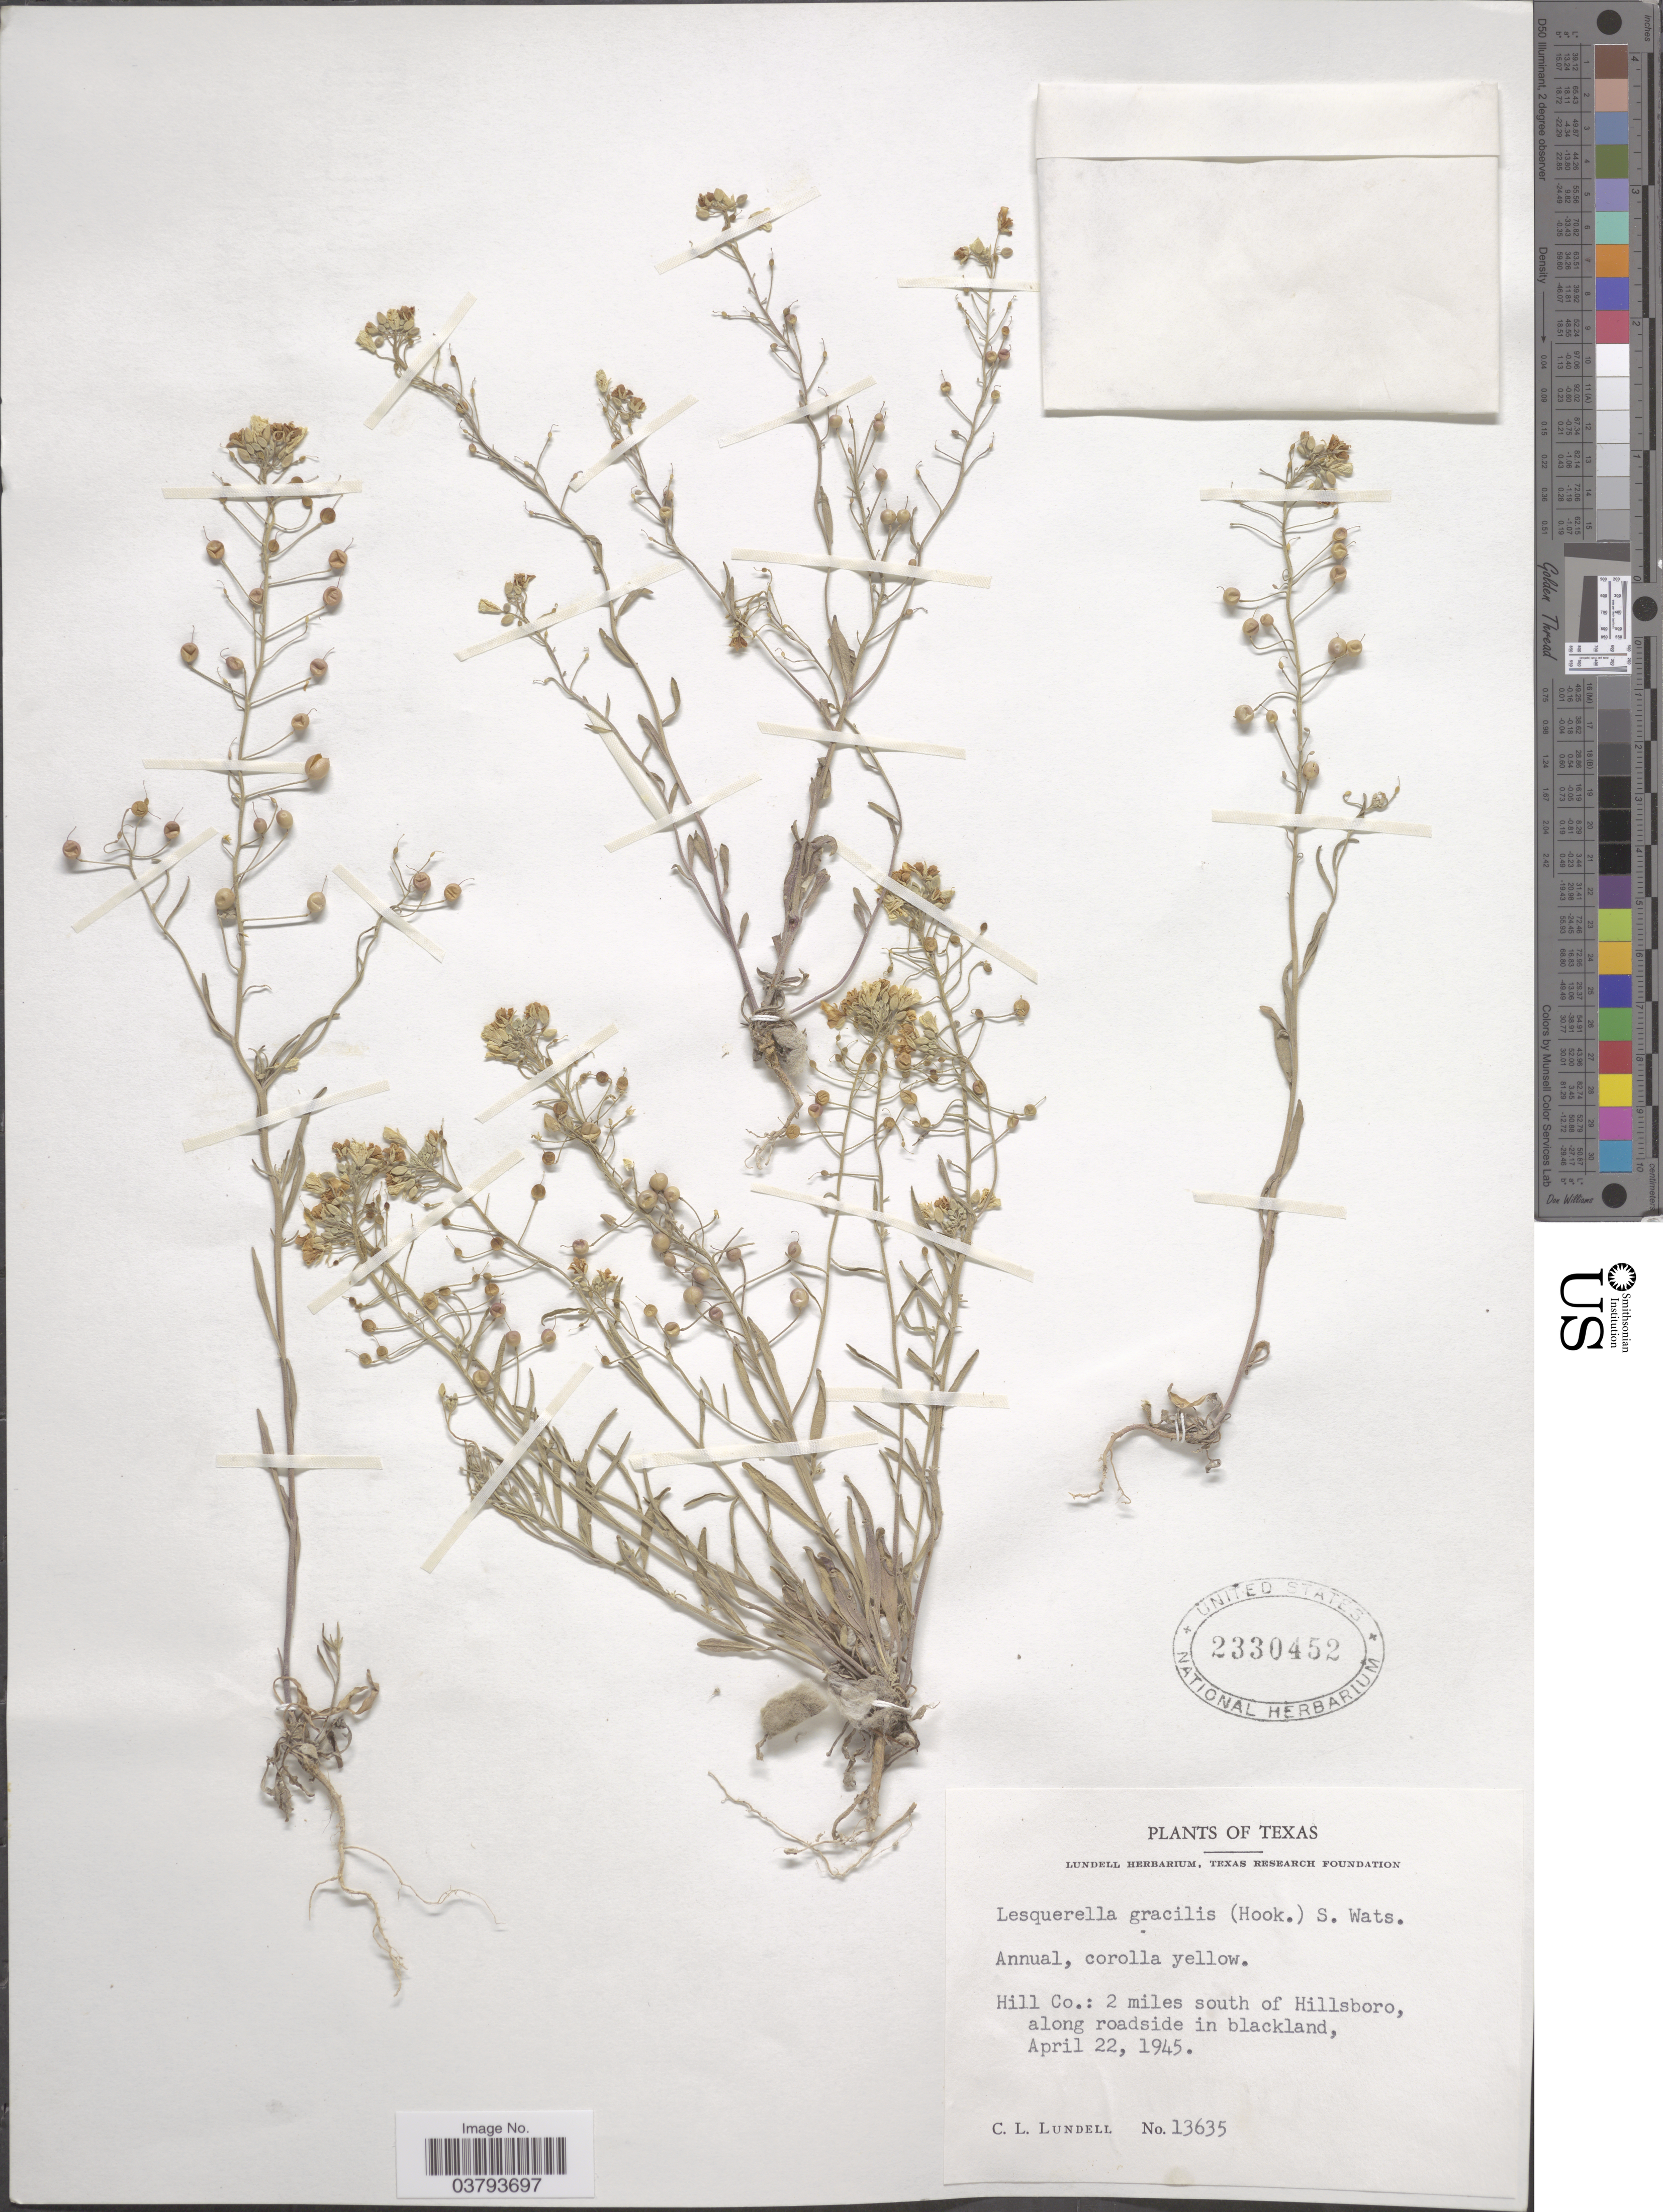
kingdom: Plantae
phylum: Tracheophyta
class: Magnoliopsida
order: Brassicales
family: Brassicaceae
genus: Lesquerella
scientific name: Lesquerella gracilis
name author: (Hook.) S. Watson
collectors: C. L. Lundell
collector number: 13635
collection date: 1945-04-22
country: United States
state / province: Texas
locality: Hill Co.: 2 miles south of Hillsboro.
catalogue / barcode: US 2330452